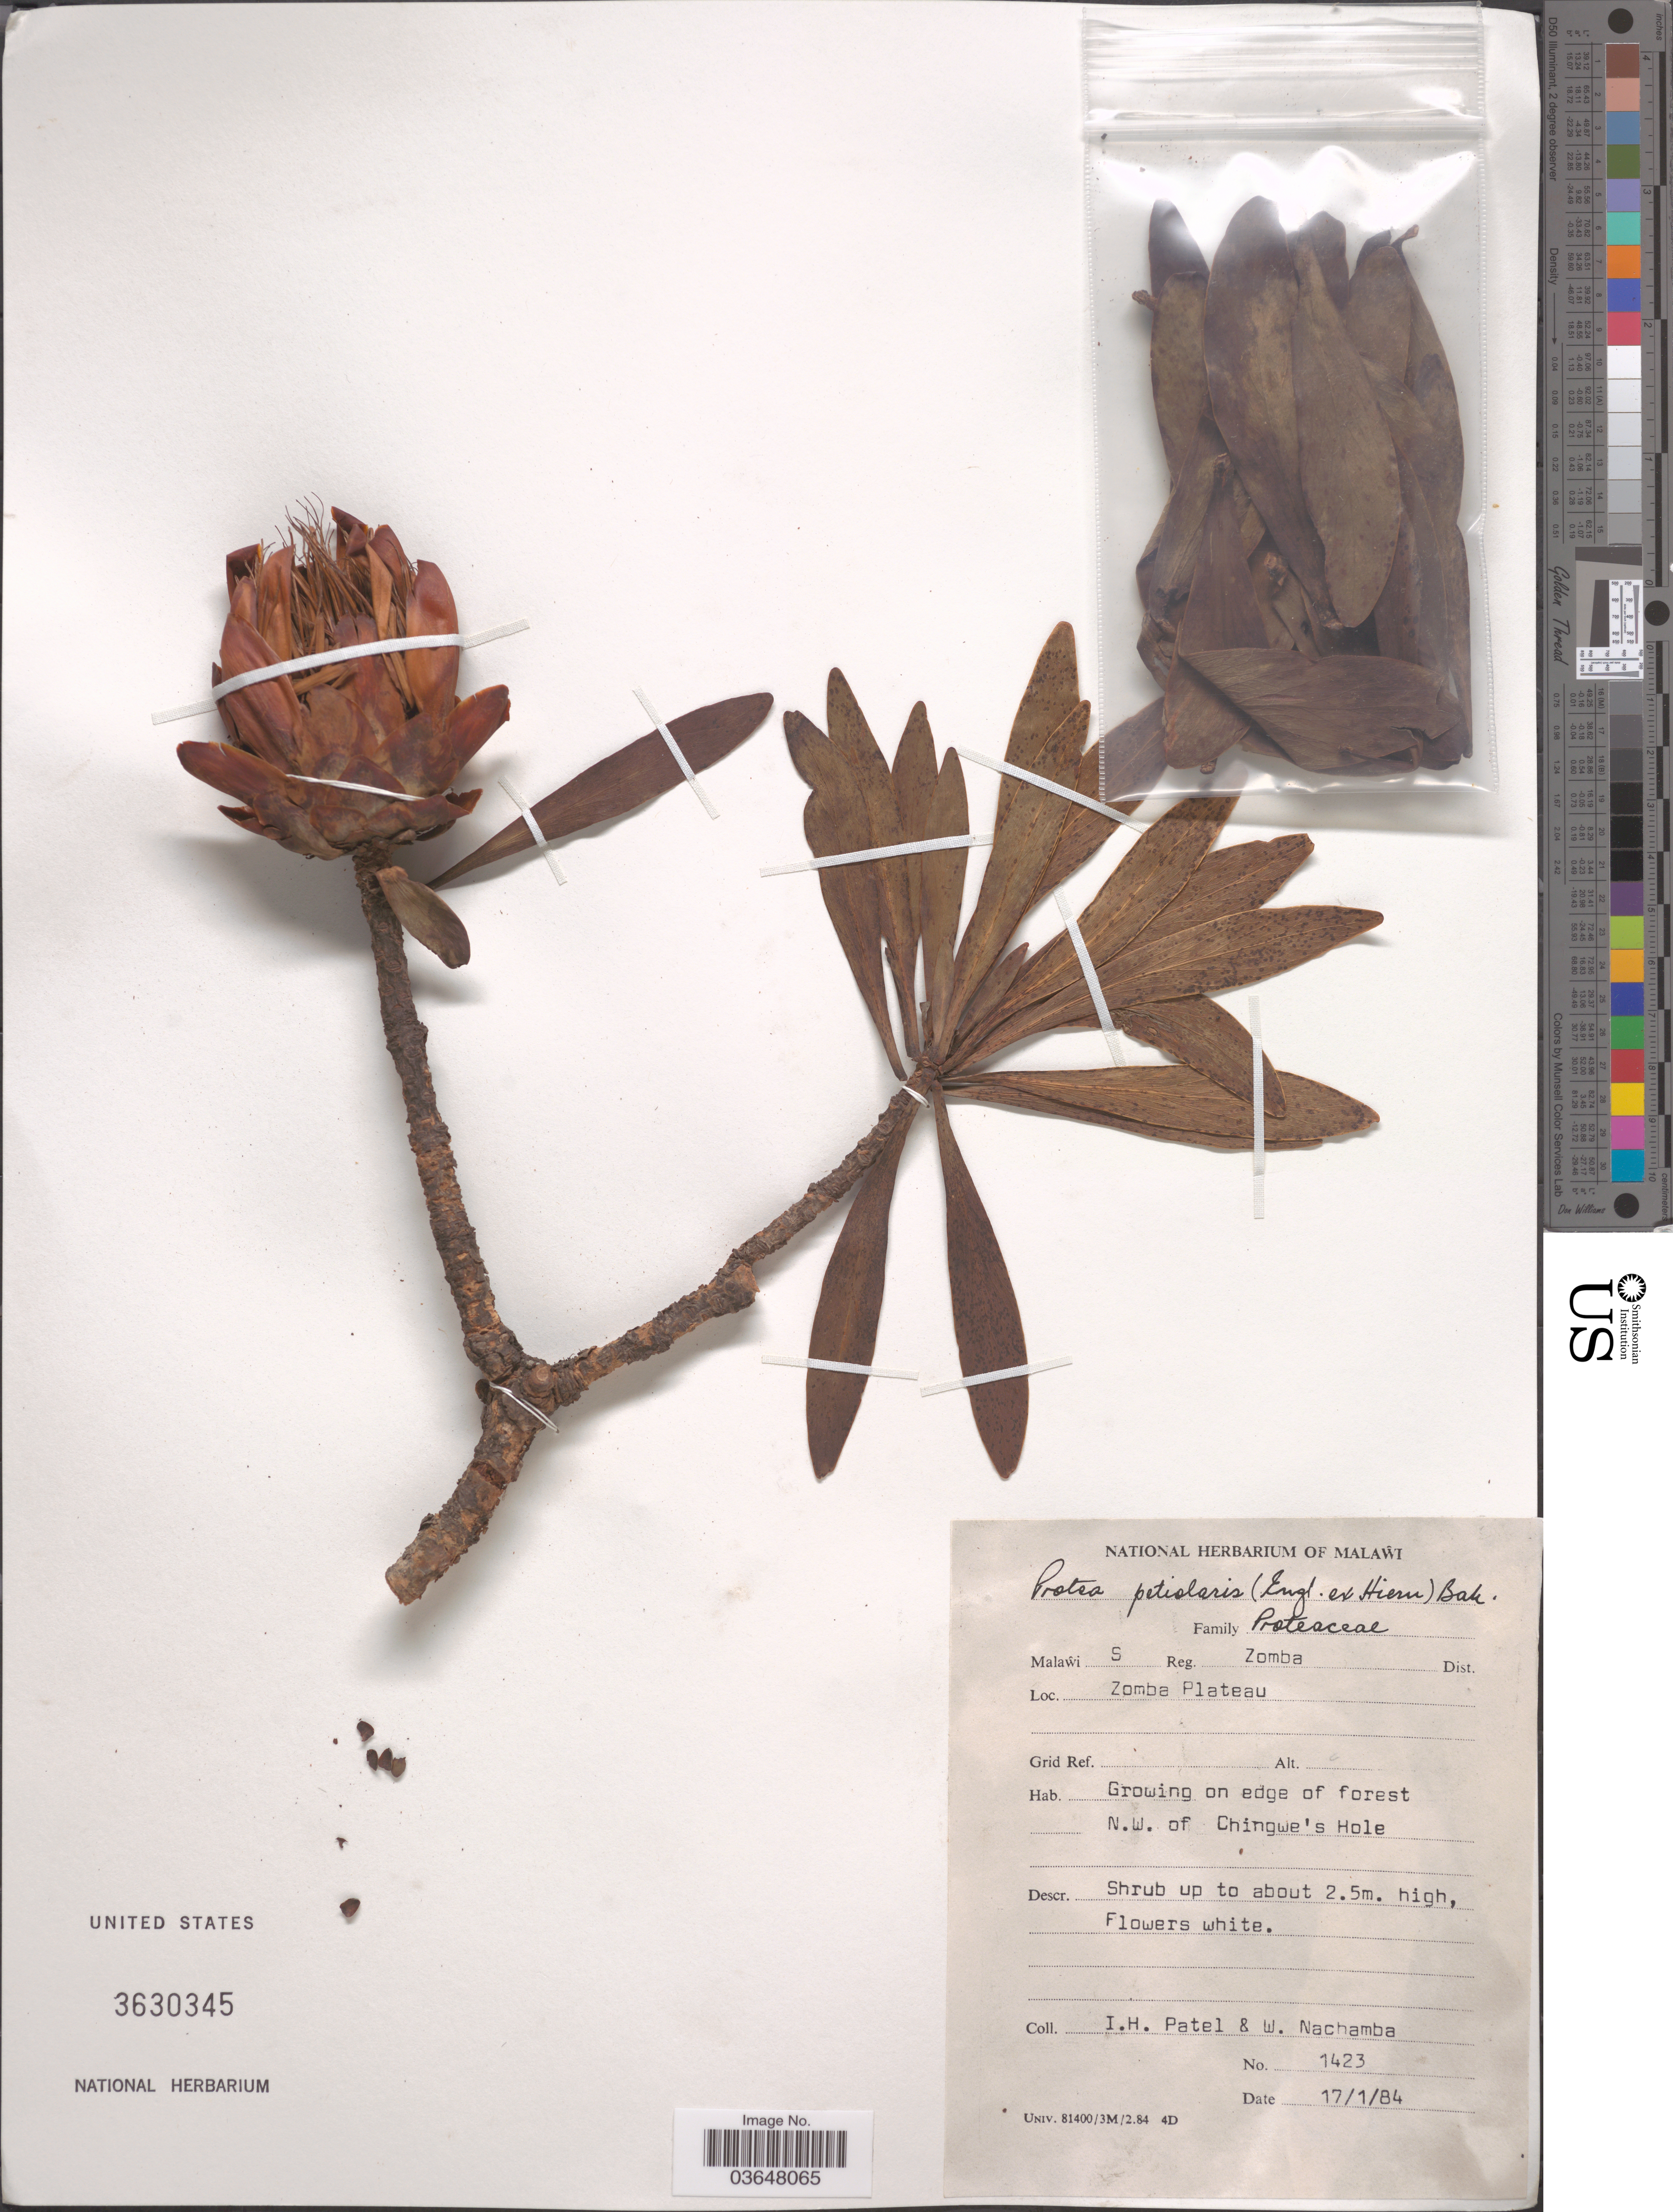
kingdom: Plantae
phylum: Tracheophyta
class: Magnoliopsida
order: Proteales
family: Proteaceae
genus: Protea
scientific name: Protea petiolaris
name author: (Hiern) Baker & C.H. Wright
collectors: I. Patel & W. Nachamba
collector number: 1423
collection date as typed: Transcribed d/m/y: 17/1/84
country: Malawi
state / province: Southern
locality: Malawi S. Reg. Zomba Dist. Zomba Plateau. N.W. of Chingwe's Hole.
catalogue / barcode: US 3630345